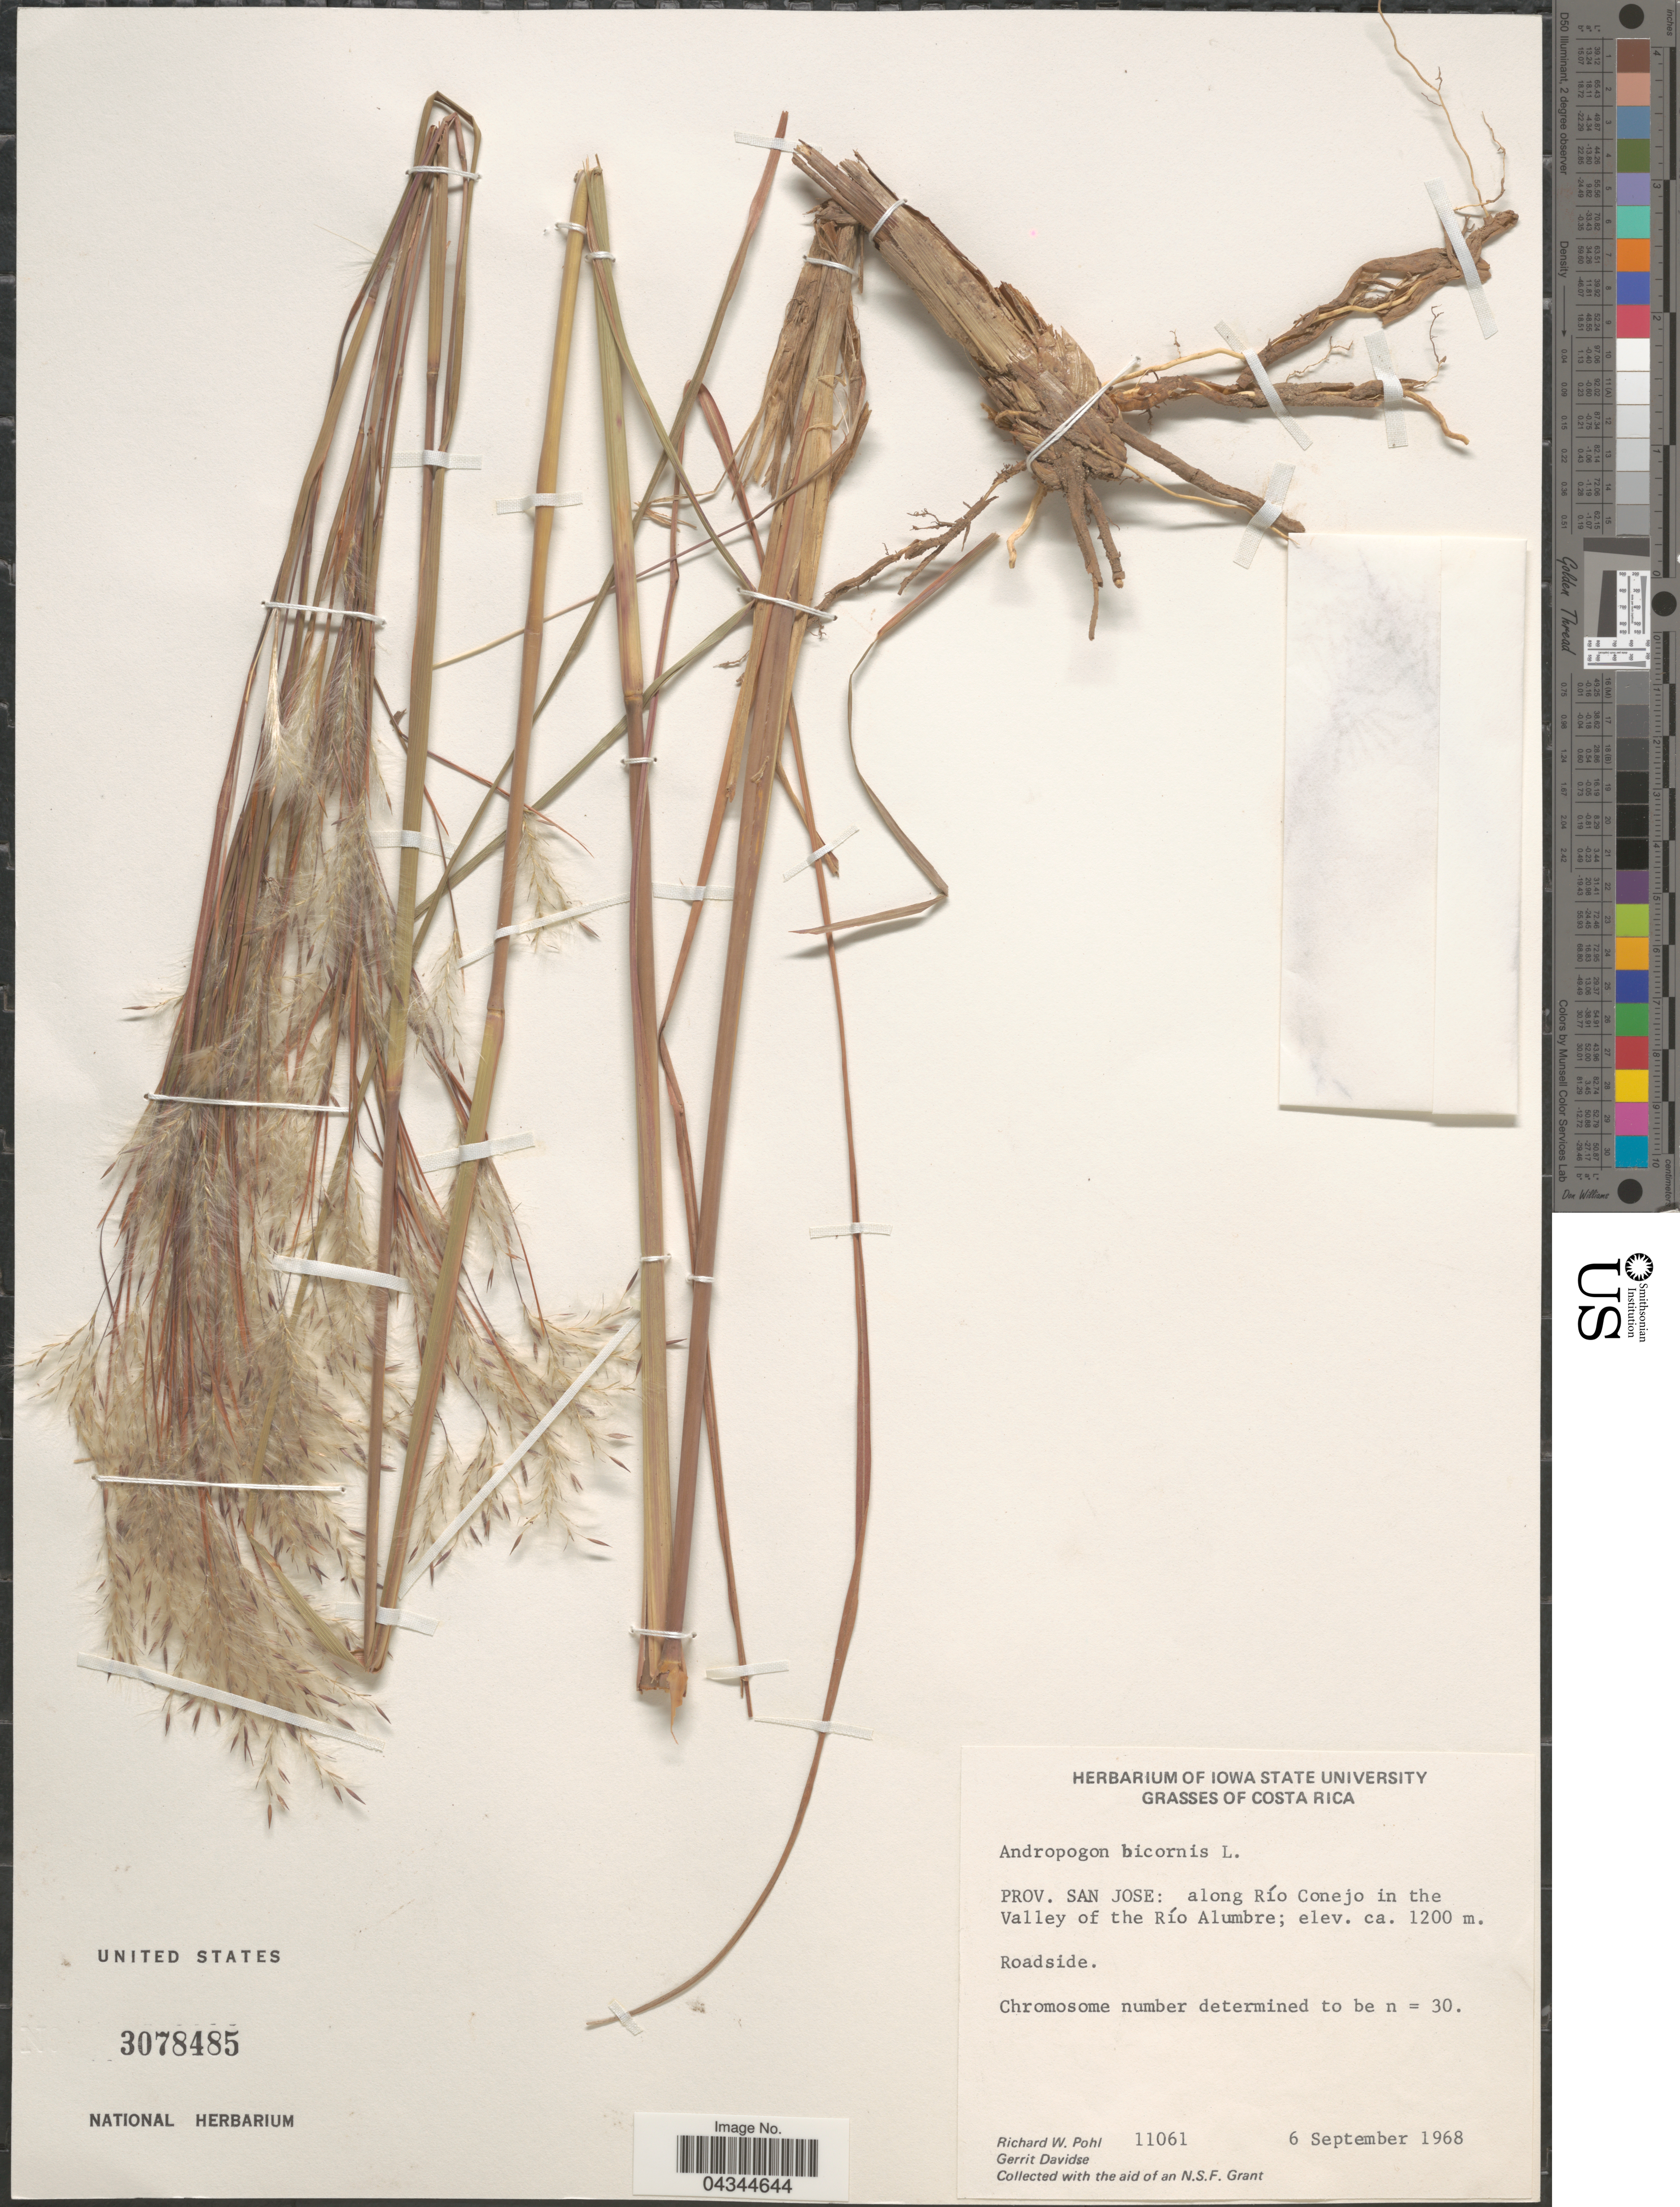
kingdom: Plantae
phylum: Tracheophyta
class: Liliopsida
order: Poales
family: Poaceae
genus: Andropogon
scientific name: Andropogon bicornis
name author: L.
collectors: R. W. Pohl & G. Davidse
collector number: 11061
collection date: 1968-09-06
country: Costa Rica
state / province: San José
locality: Along Río Conejo in the Valley of the Río Alumbre.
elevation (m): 1200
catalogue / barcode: US 3078485